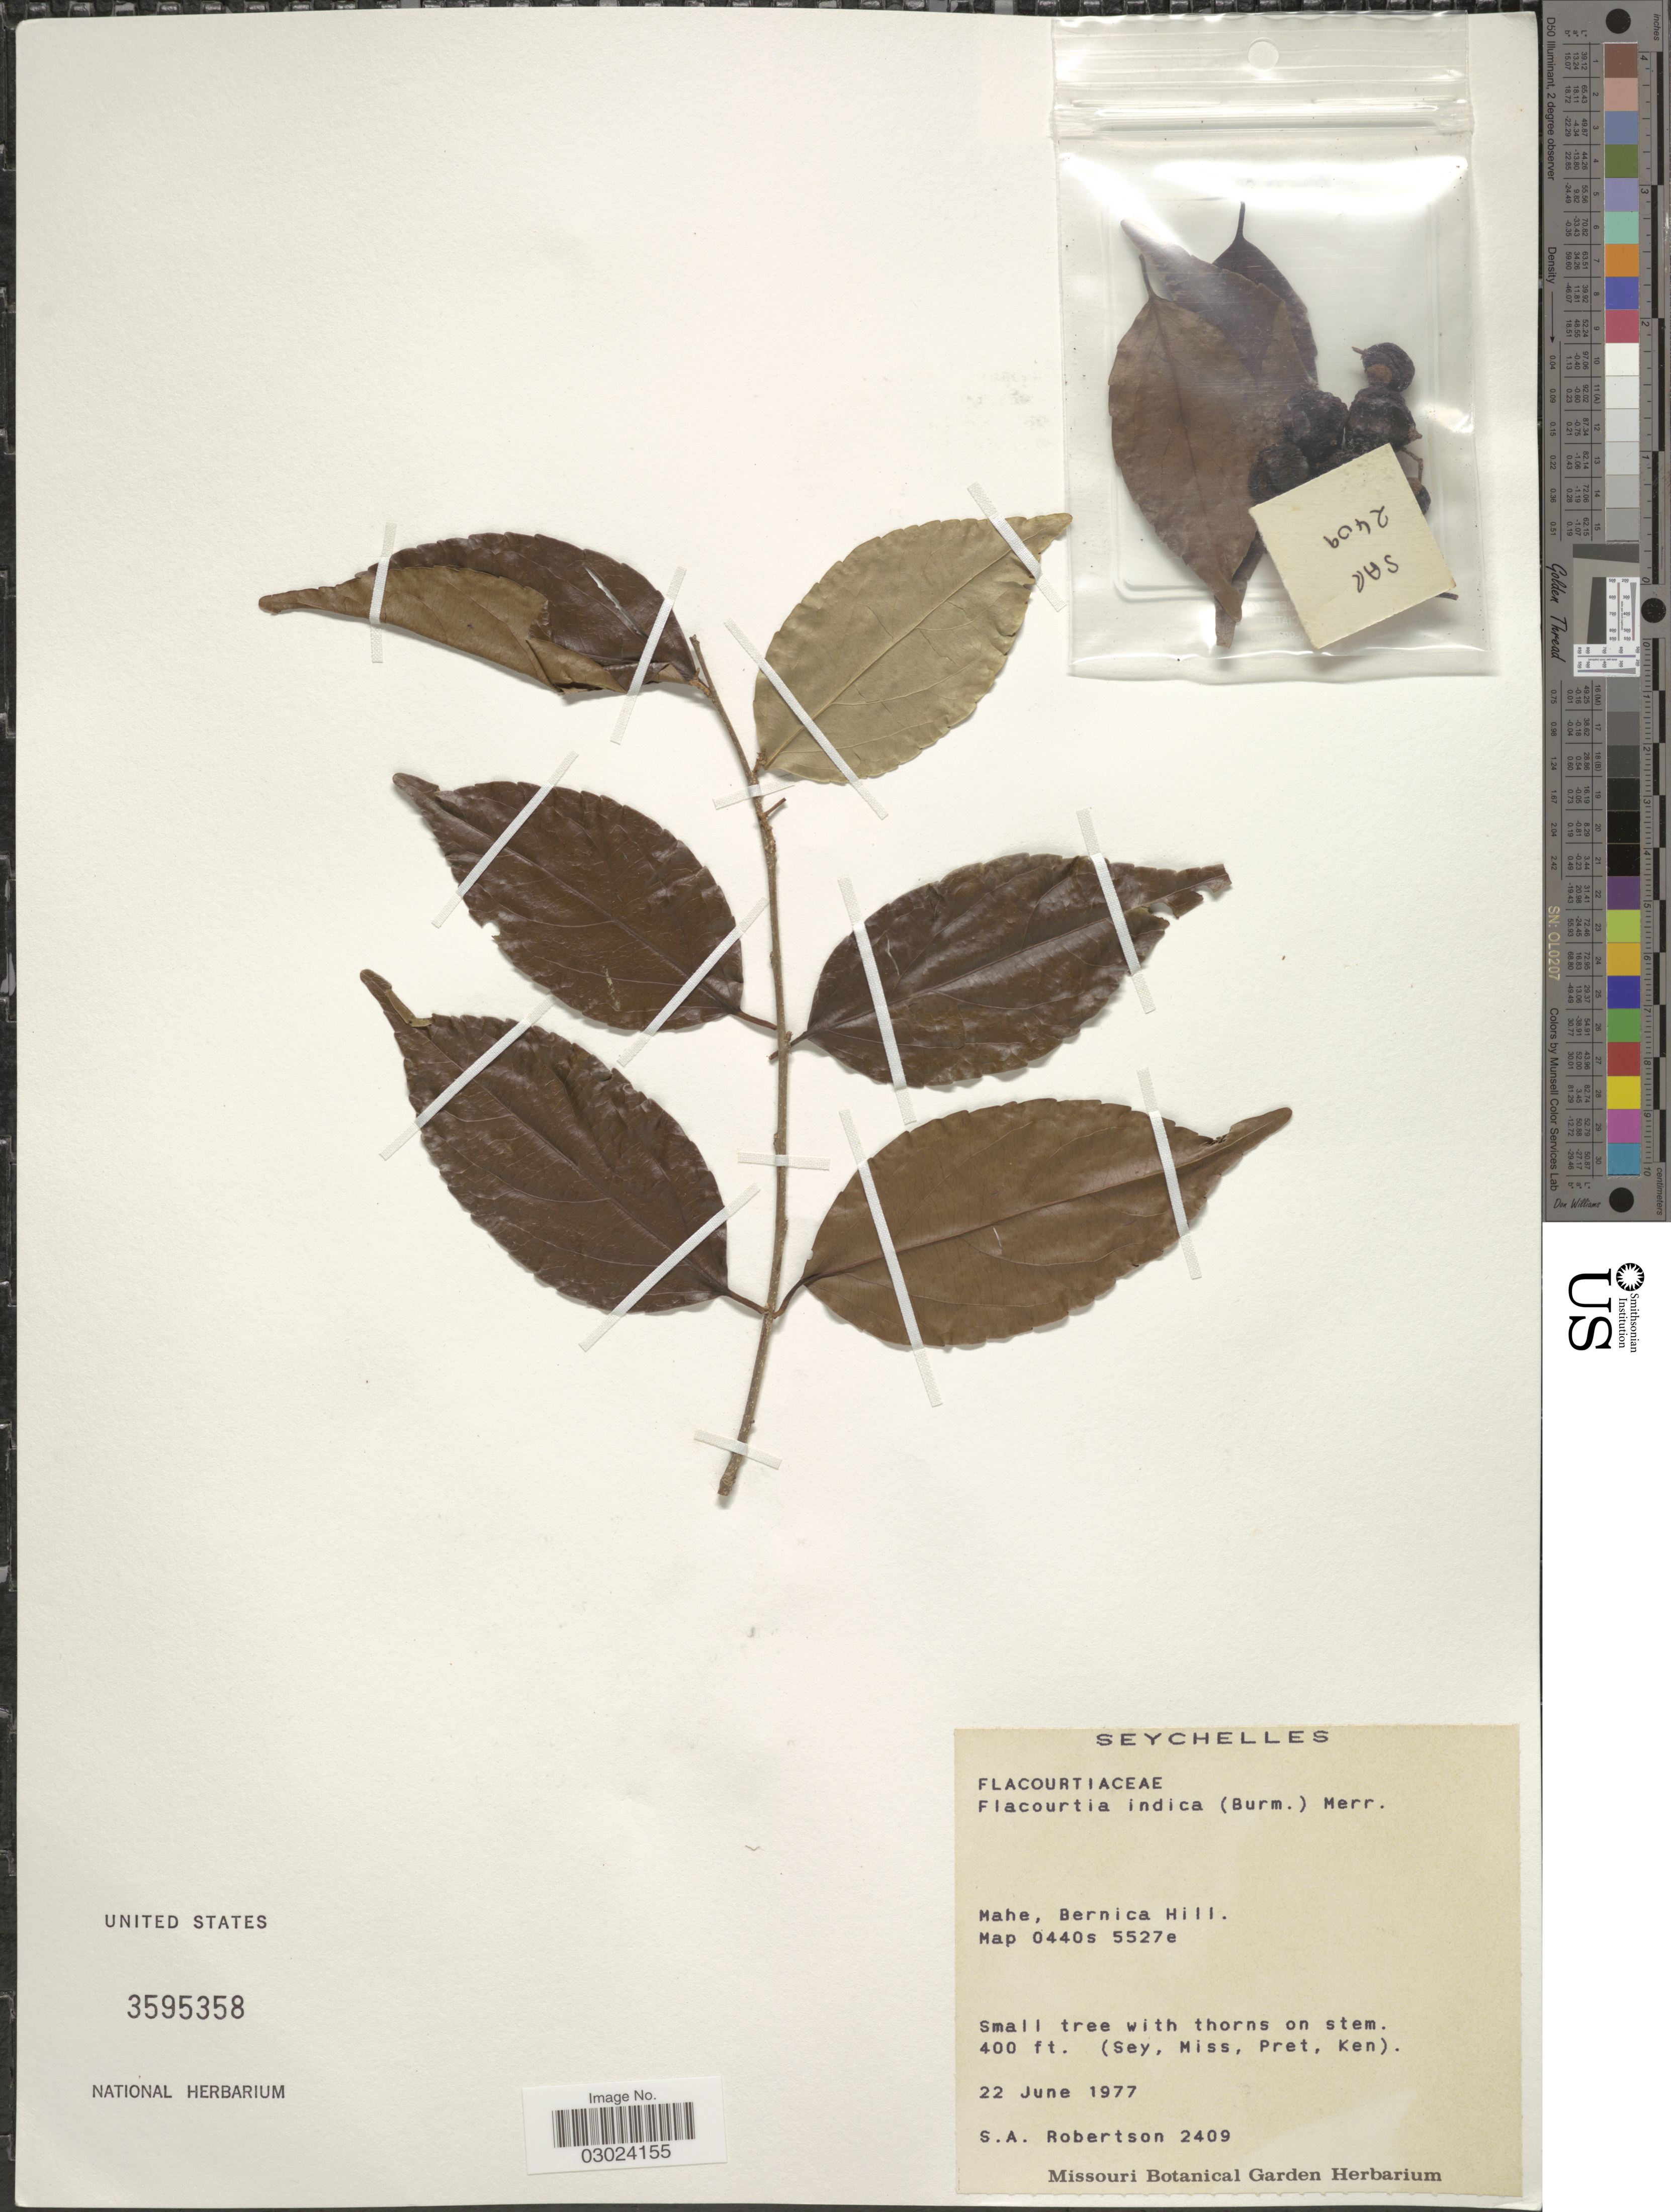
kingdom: Plantae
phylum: Tracheophyta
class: Magnoliopsida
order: Malpighiales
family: Salicaceae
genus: Flacourtia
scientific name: Flacourtia indica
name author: (Burm. f.) Merr.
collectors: S. A. Robertson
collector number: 2409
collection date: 1977-06-22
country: Seychelles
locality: Mahe, Bernica Hill.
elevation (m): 122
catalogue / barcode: US 3595358